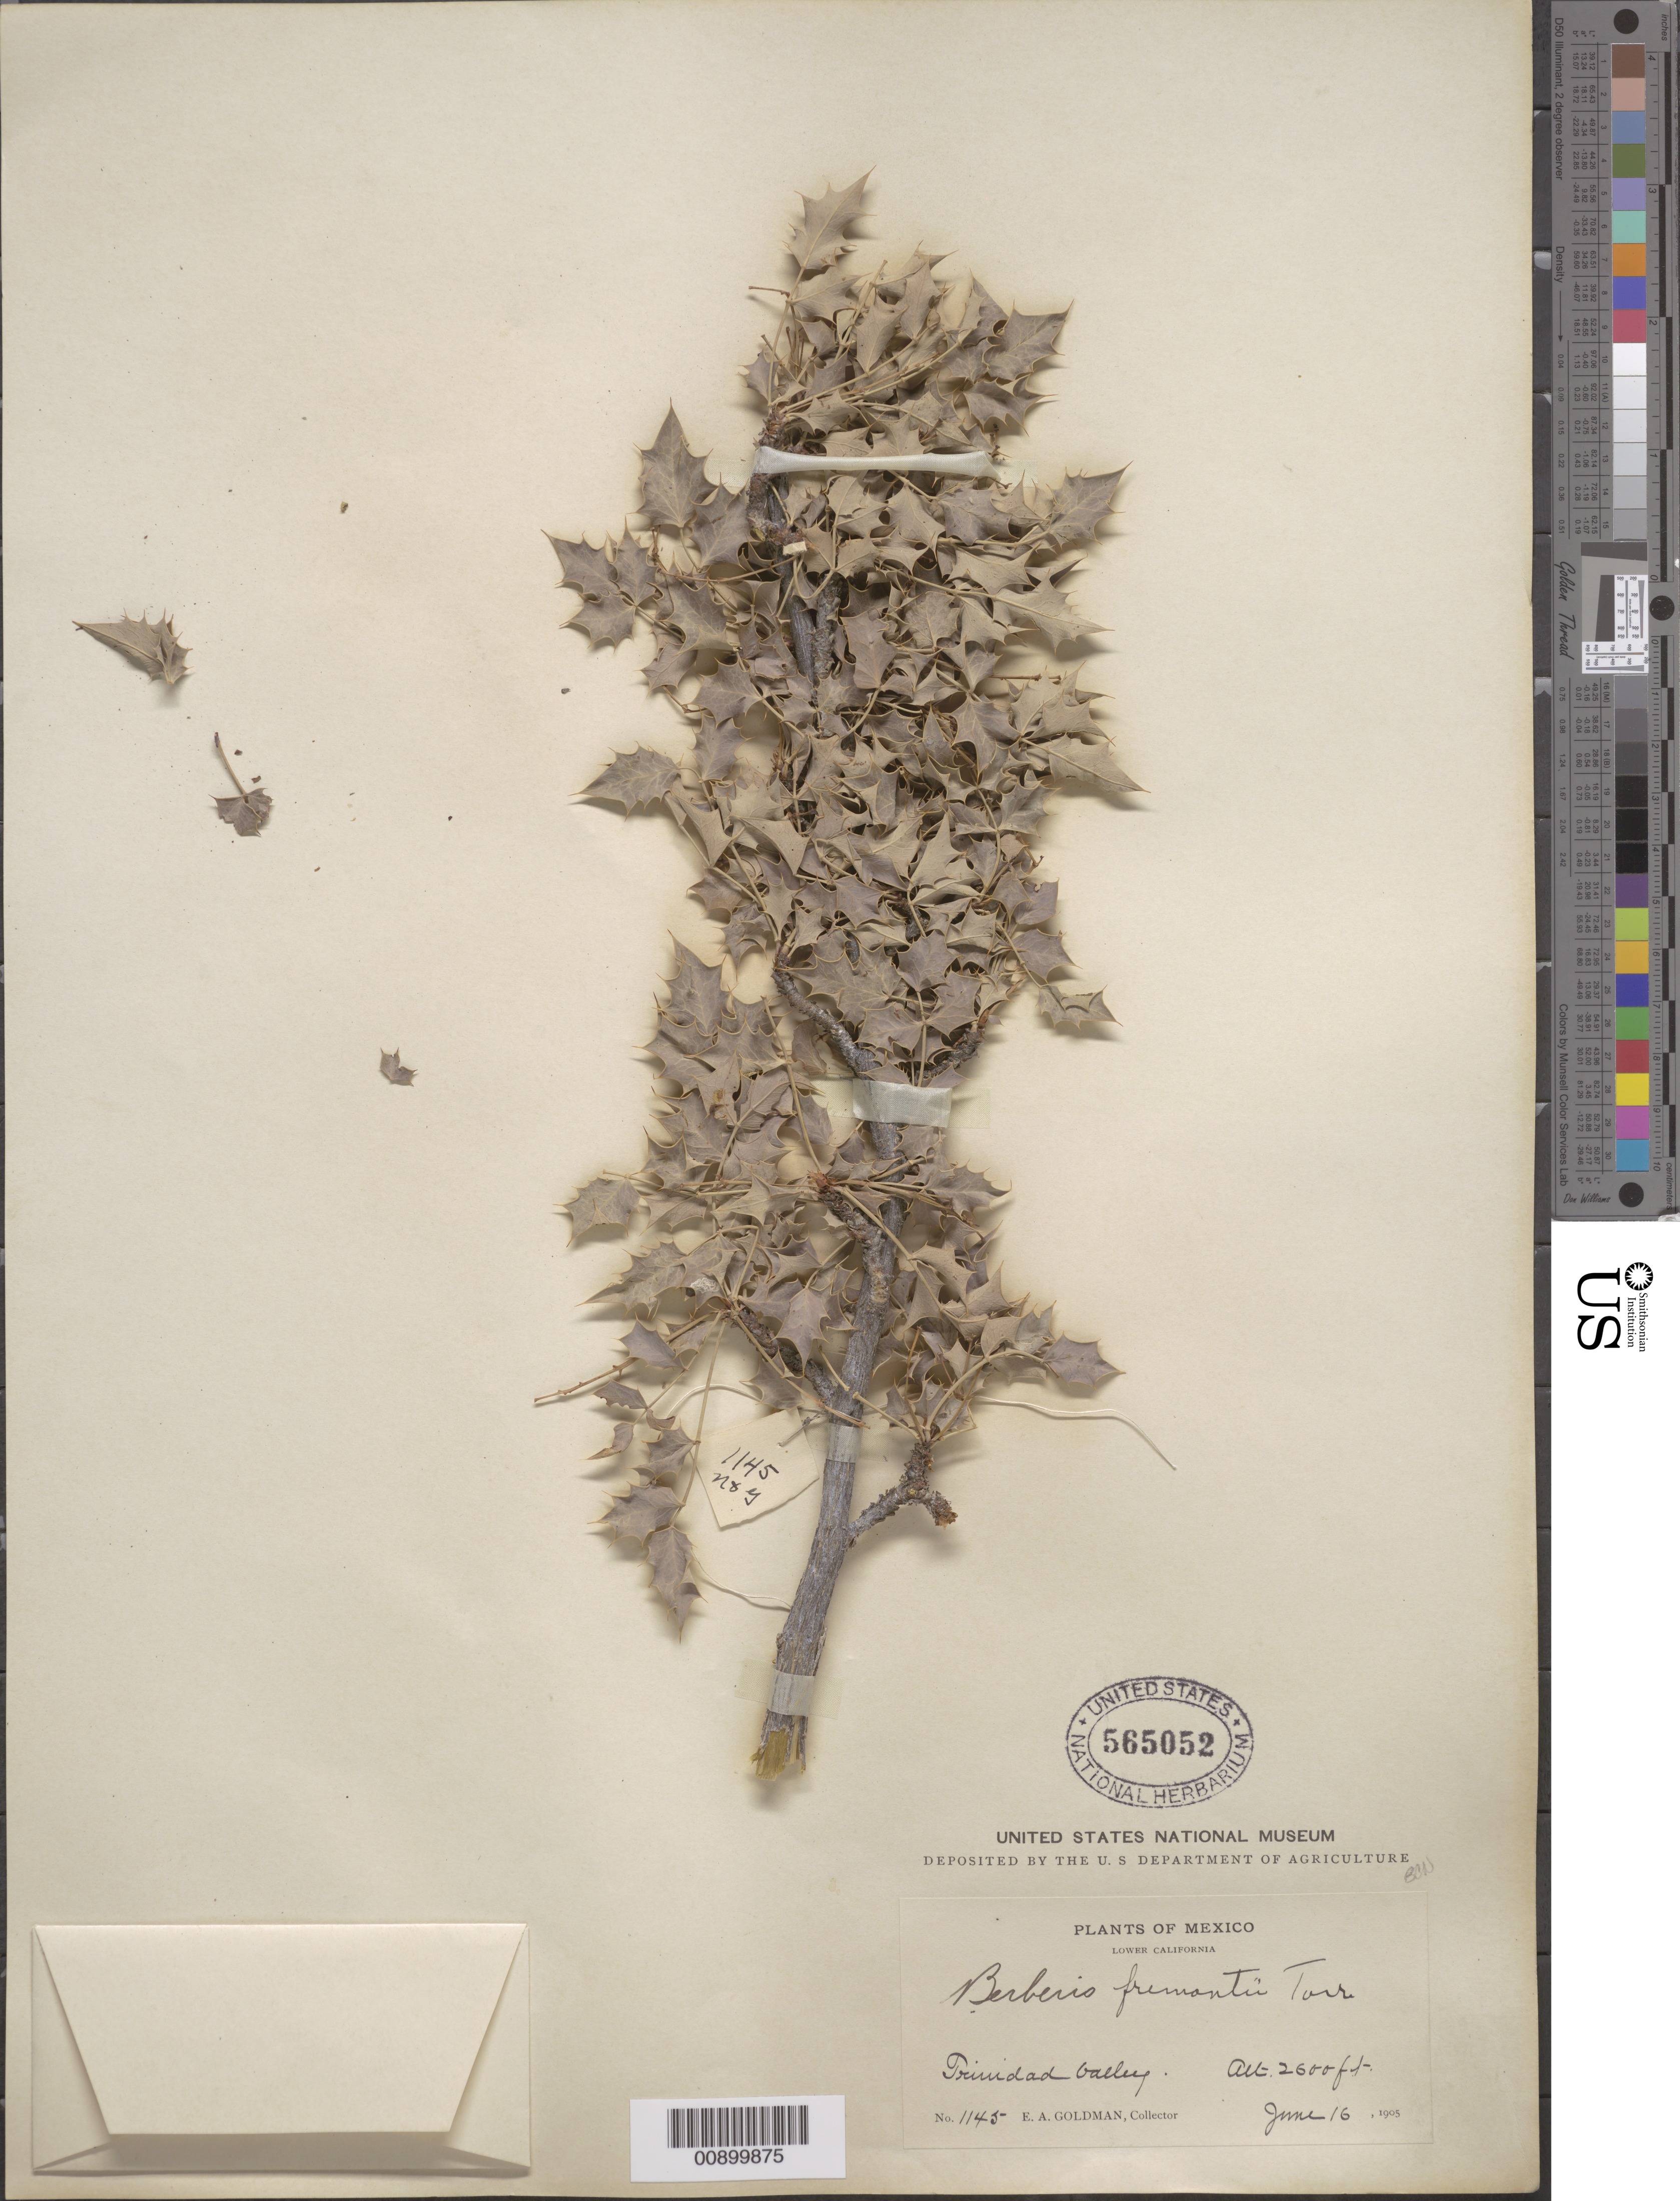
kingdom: Plantae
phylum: Tracheophyta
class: Magnoliopsida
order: Ranunculales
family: Berberidaceae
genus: Mahonia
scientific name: Mahonia fremontii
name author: (Torr.) Fedde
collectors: E. A. Goldman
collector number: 1145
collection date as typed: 16 Jun 1905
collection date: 1905-06-16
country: Mexico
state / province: Baja California Norte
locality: Trinidad Valley, Lower California.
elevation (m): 792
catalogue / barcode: US 565052